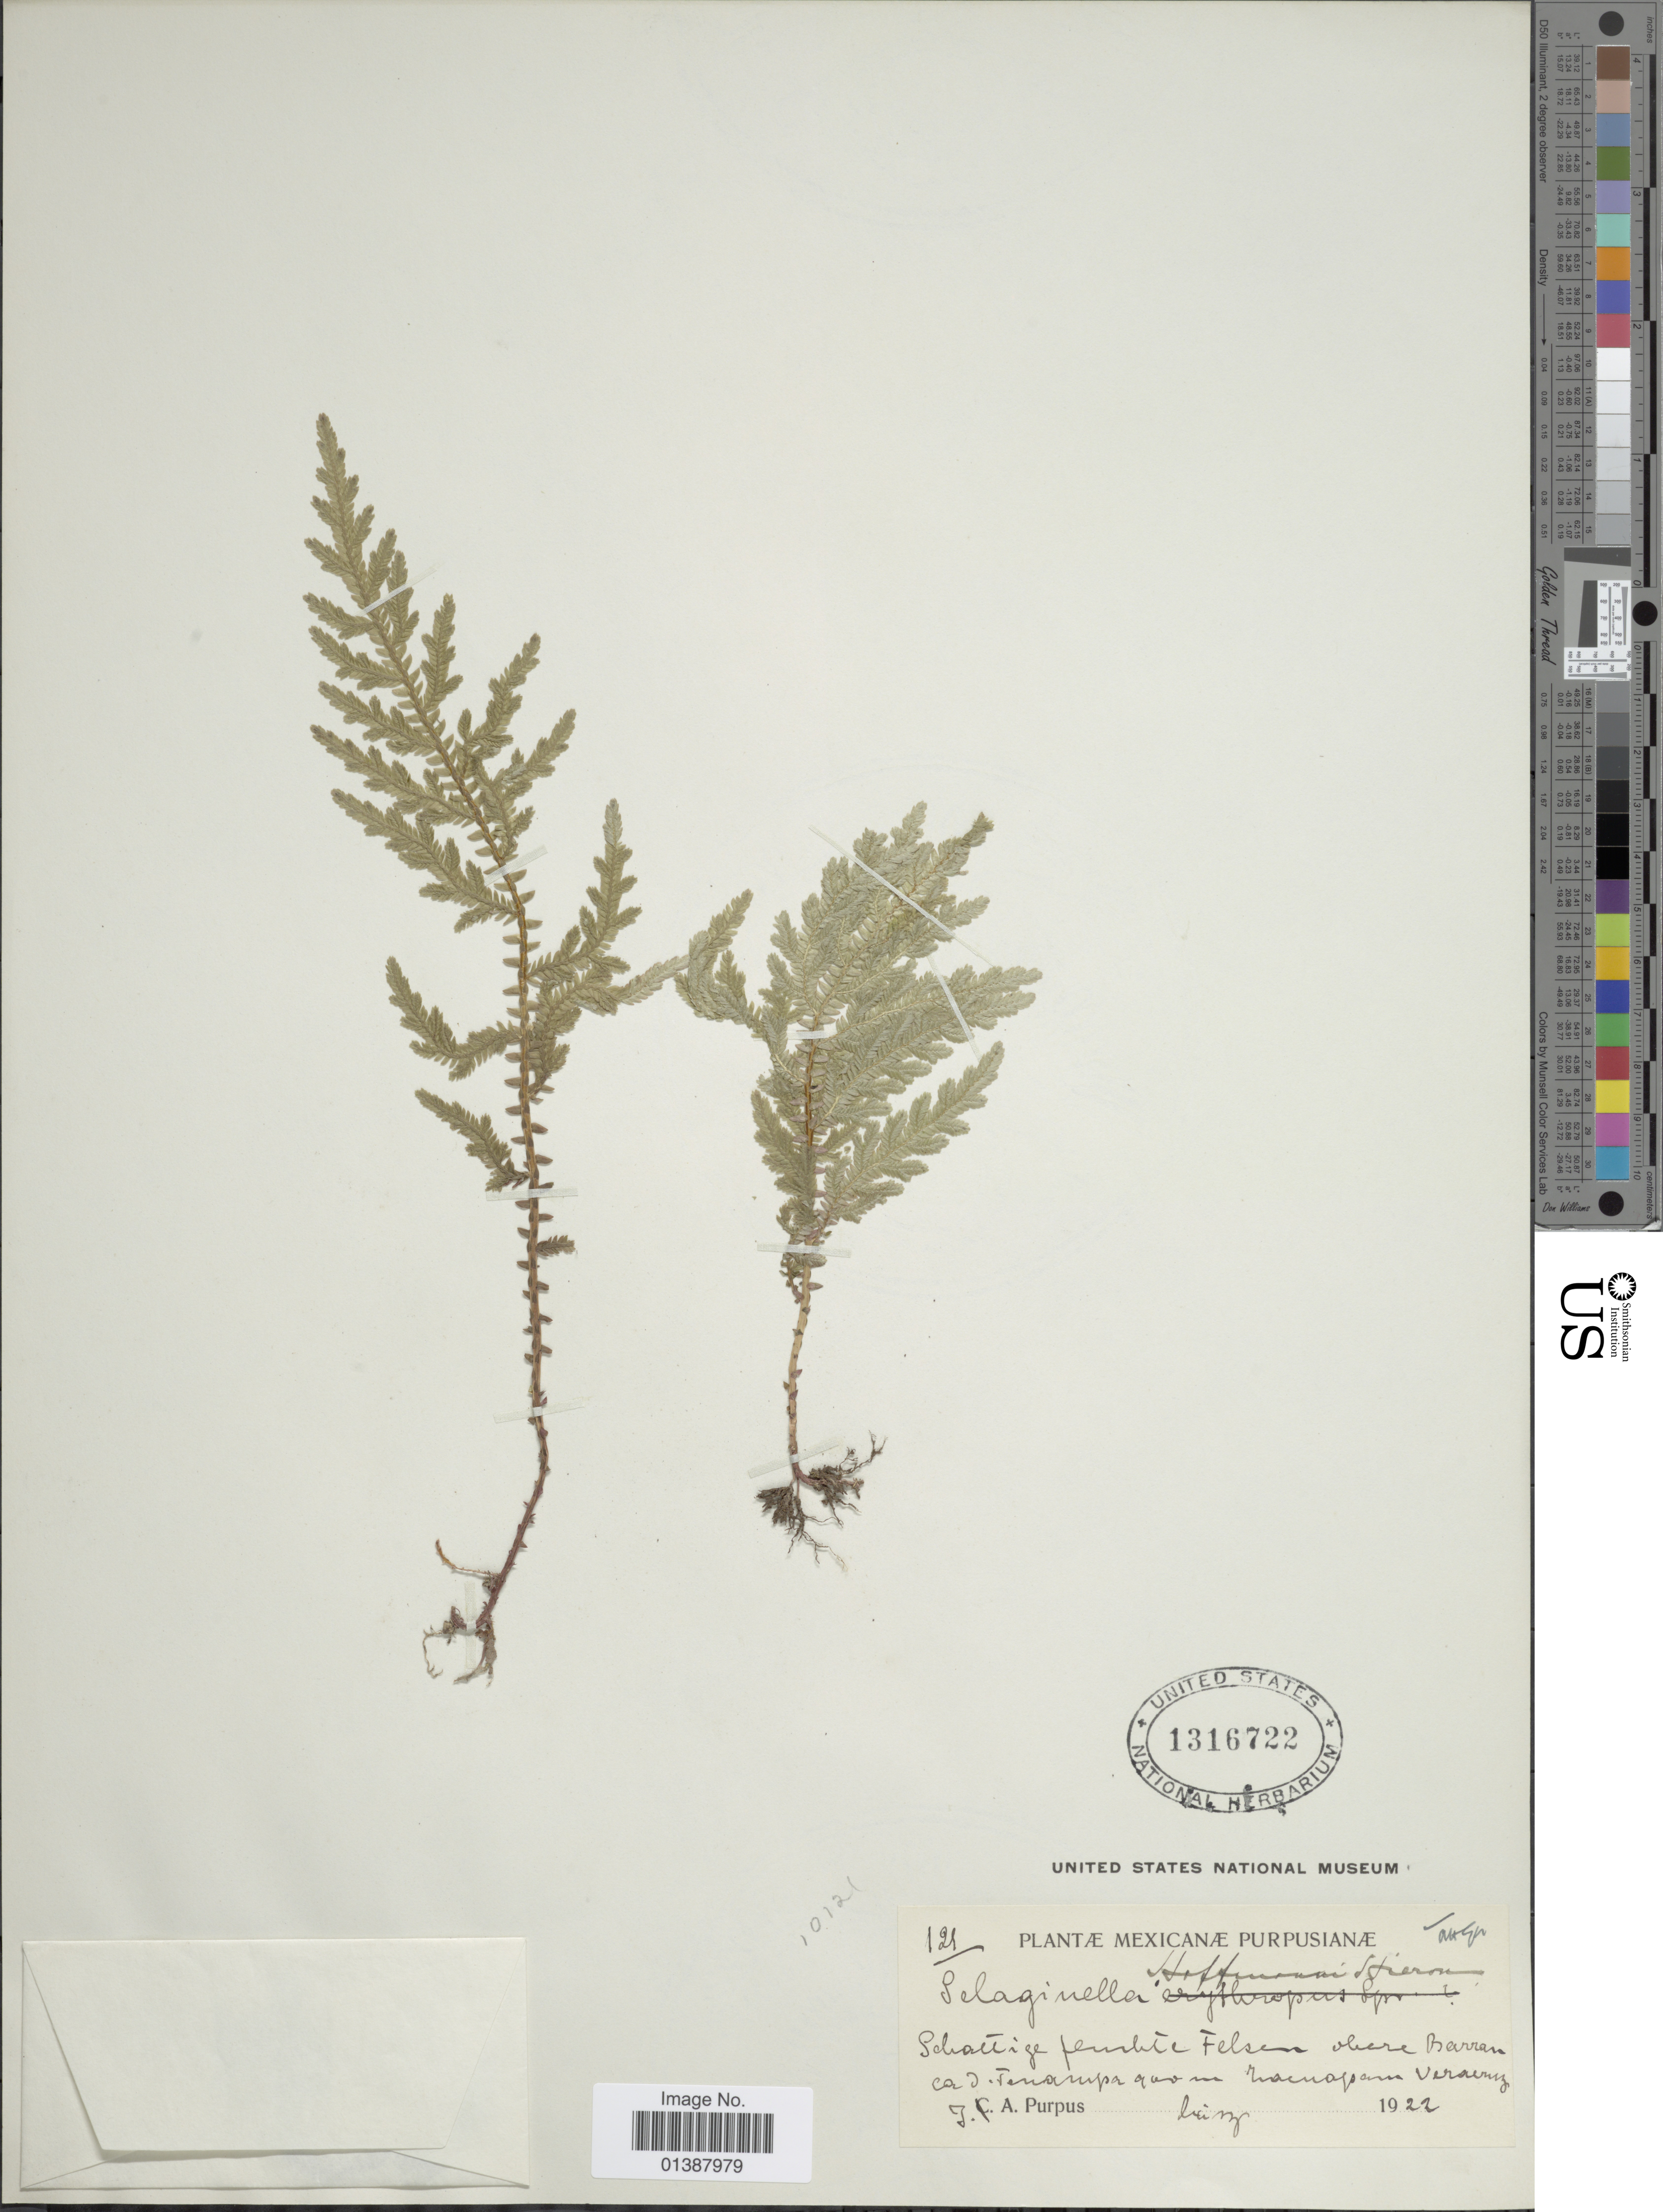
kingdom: Plantae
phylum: Tracheophyta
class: Lycopodiopsida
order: Selaginellales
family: Selaginellaceae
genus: Selaginella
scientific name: Selaginella hoffmannii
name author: Hieron.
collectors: J. A. Purpus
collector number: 121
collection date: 1922-03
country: Mexico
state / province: Veracruz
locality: Schattige feuchte Felsen obere Barranca d. Tenampa, 900 m, Zacuapam Veracruz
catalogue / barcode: US 1316722